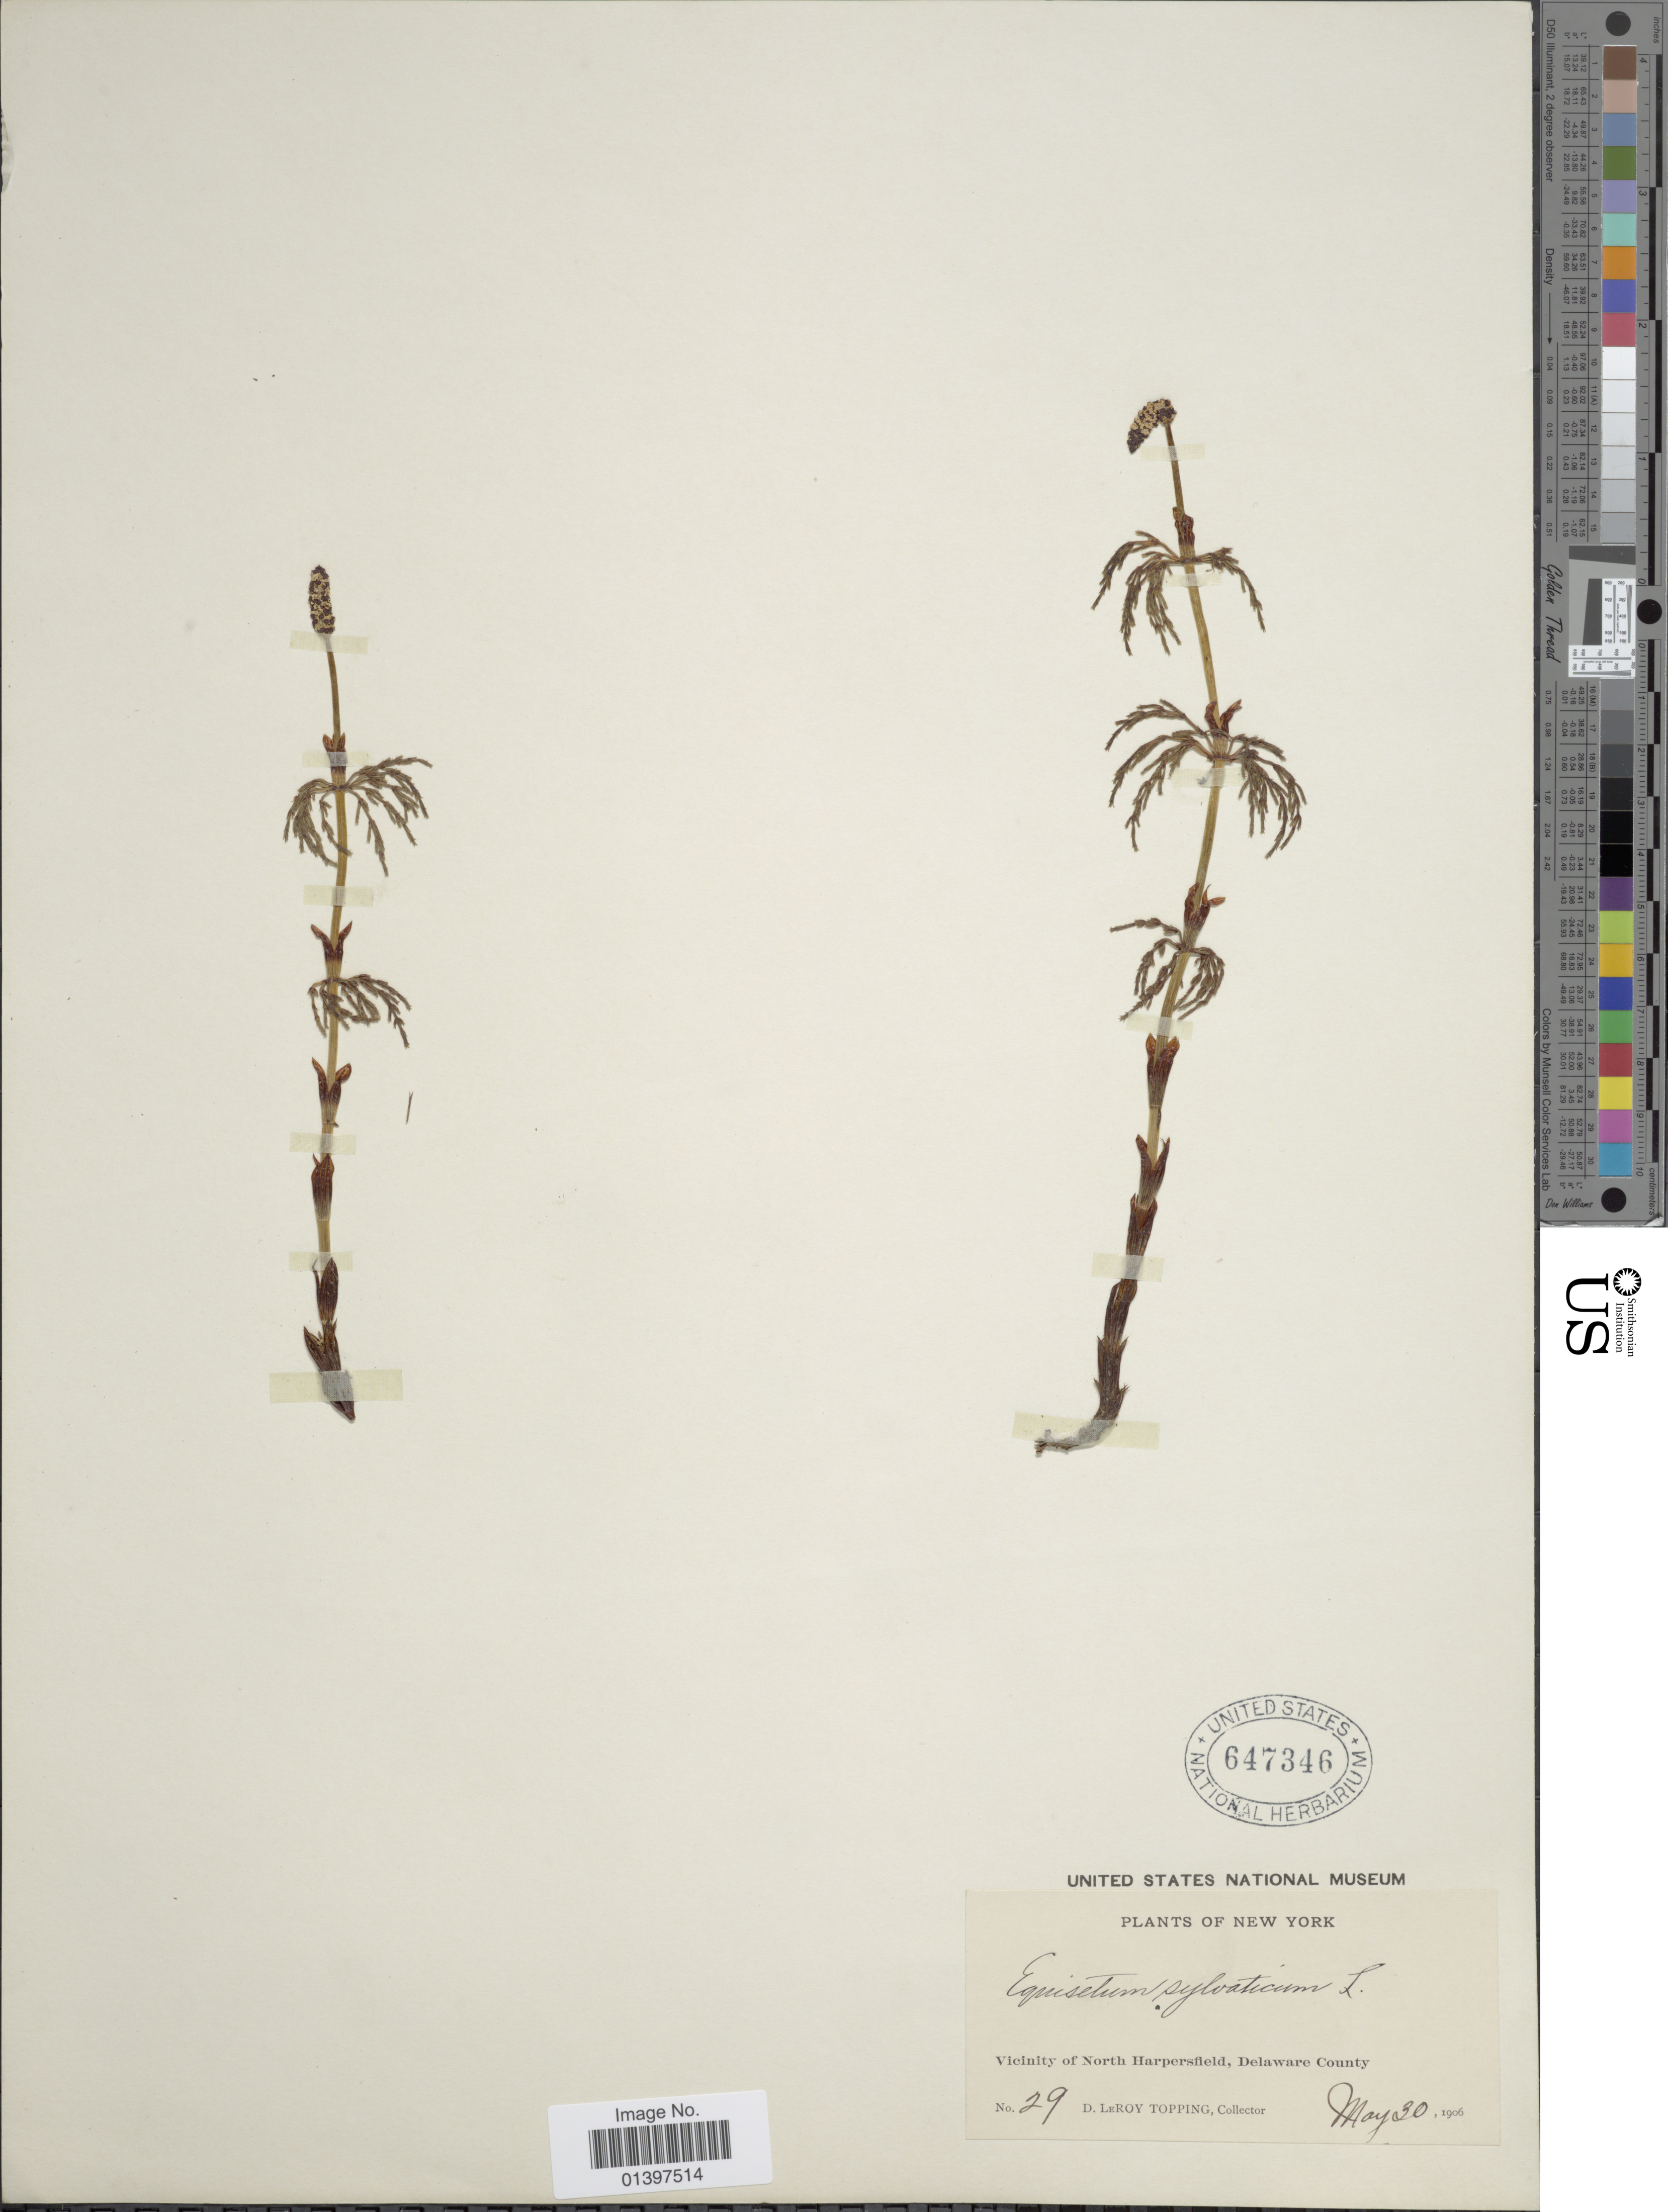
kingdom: Plantae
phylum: Tracheophyta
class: Polypodiopsida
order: Equisetales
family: Equisetaceae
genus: Equisetum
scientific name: Equisetum sylvaticum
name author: L.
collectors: D. L. Topping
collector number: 29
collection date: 1906-05-30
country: United States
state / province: New York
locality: Vicinity of North Hapersfield, Delaware County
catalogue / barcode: US 647346